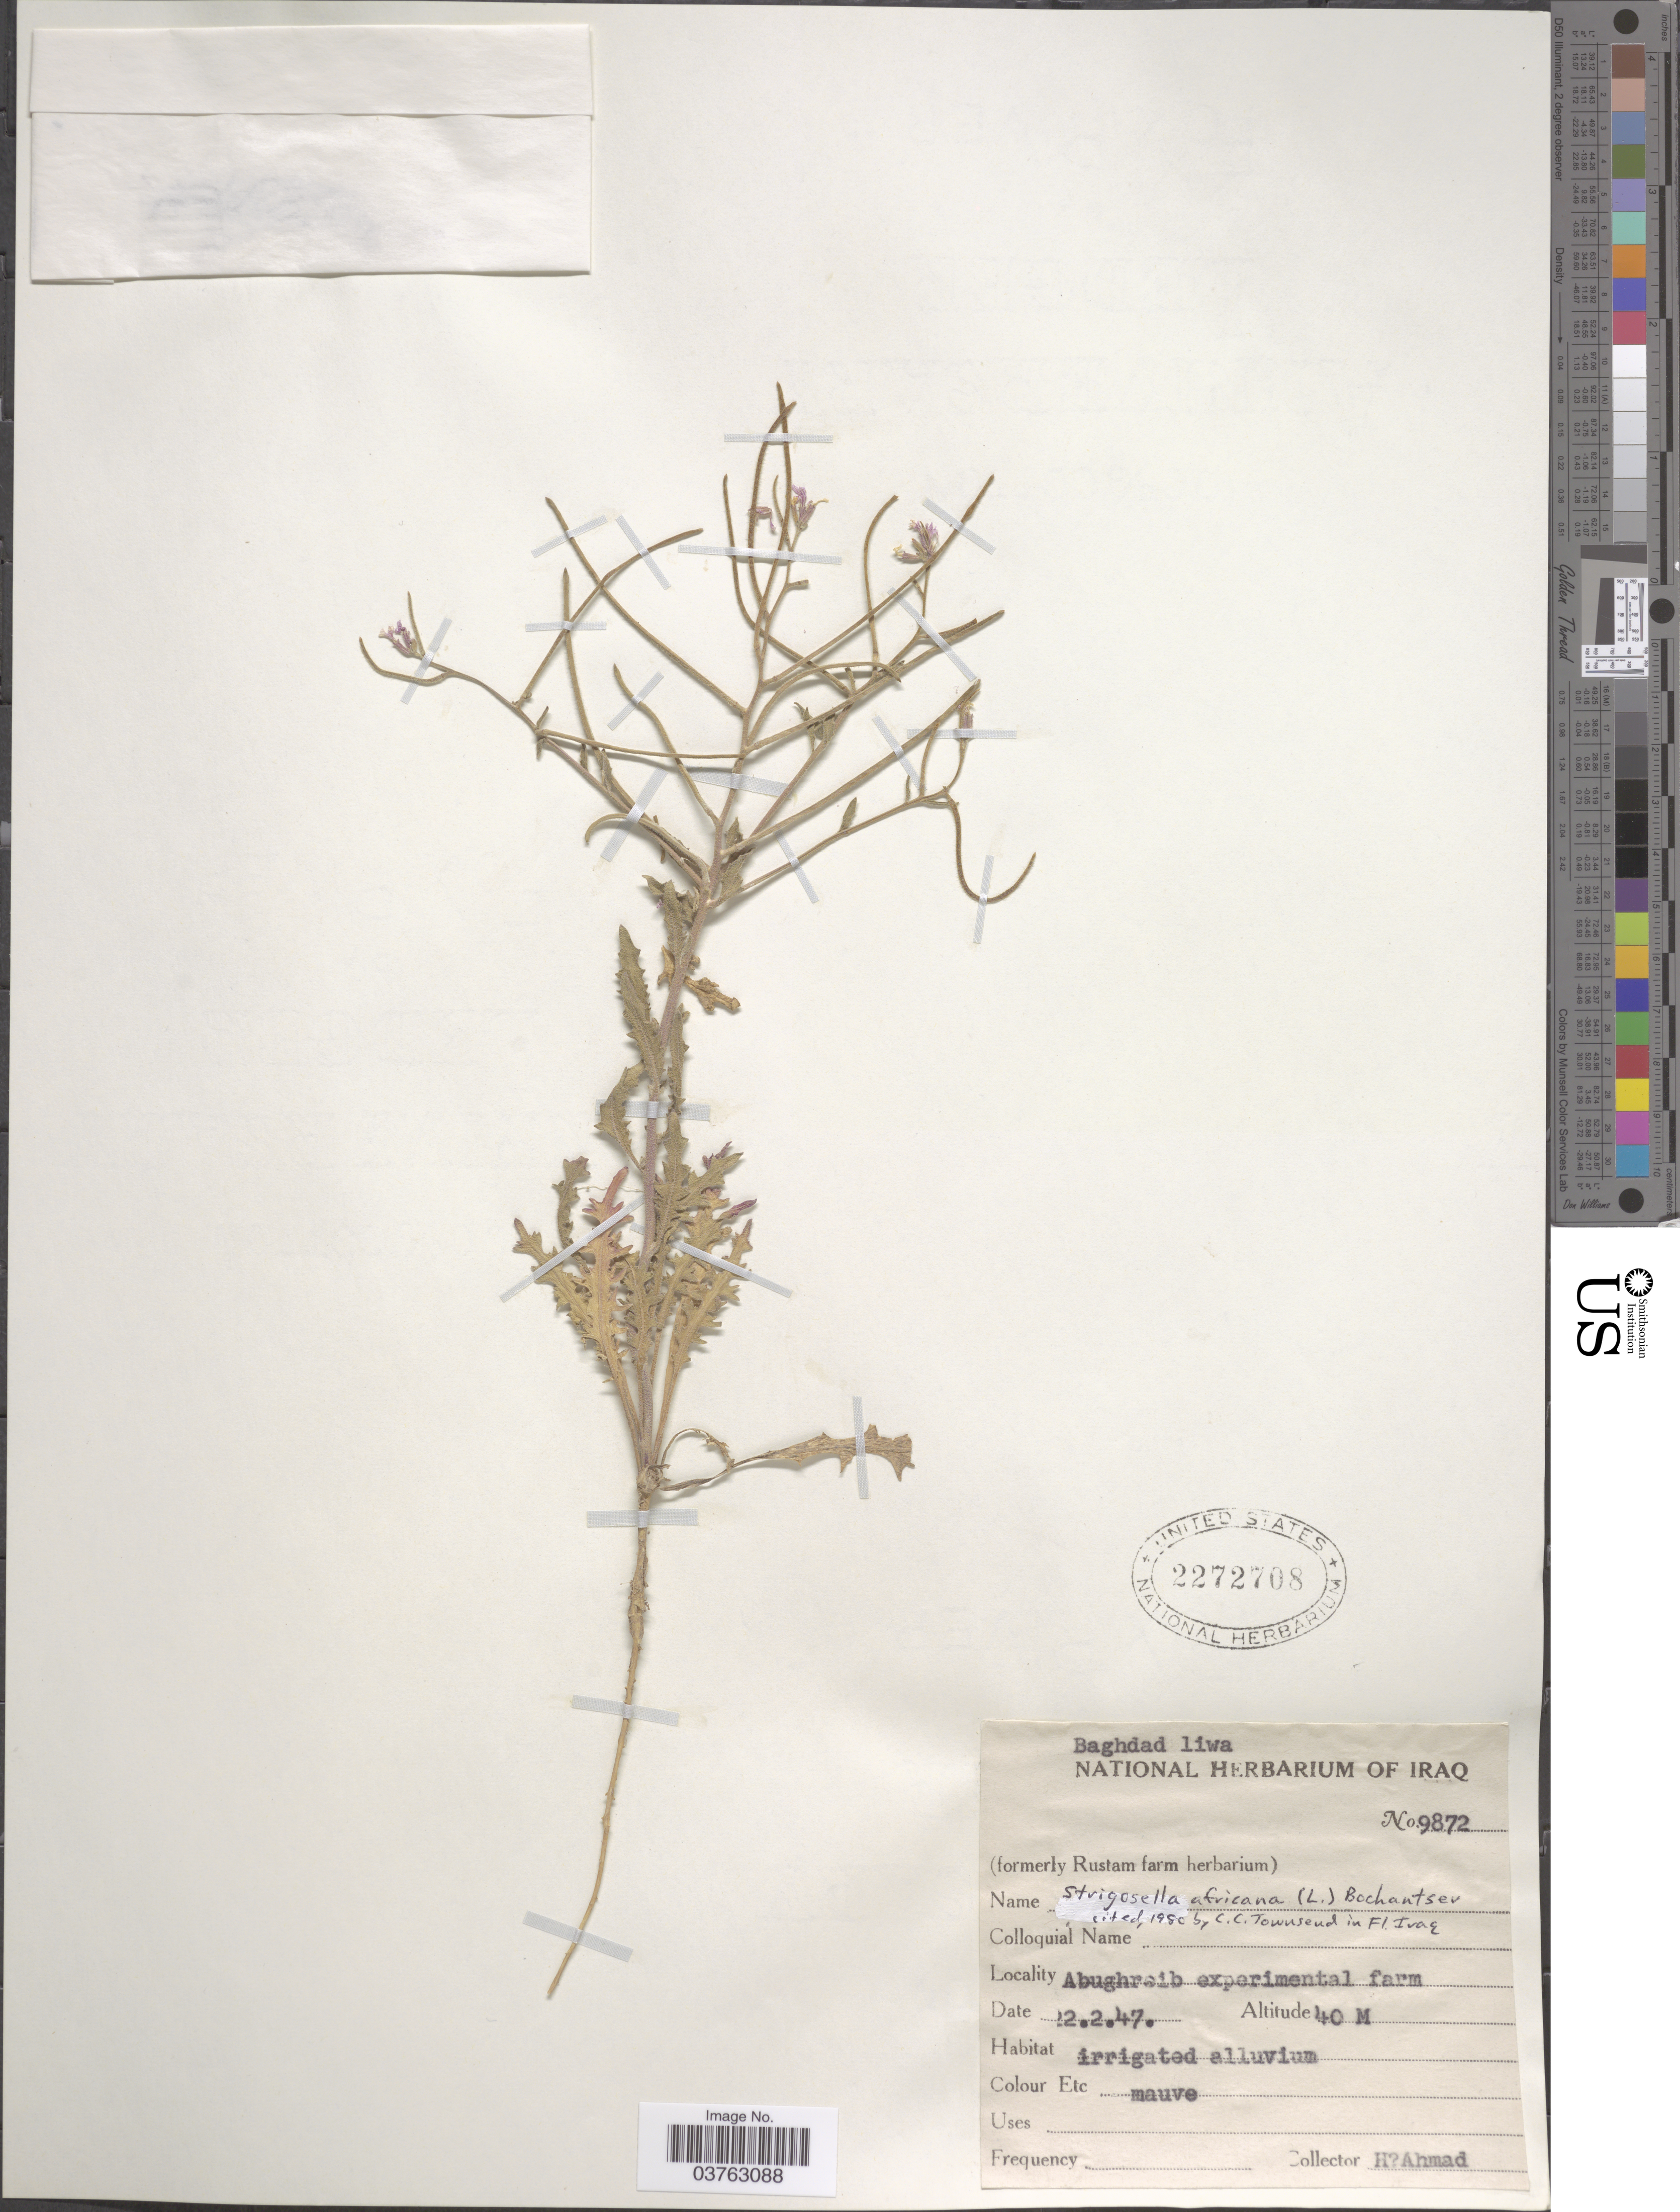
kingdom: Plantae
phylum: Tracheophyta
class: Magnoliopsida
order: Brassicales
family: Brassicaceae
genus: Malcolmia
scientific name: Malcolmia africana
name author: (L.) W.T. Aiton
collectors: H. Ahmad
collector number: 9872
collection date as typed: Transcribed d/m/y: 22/2/47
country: Iraq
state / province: Baghdad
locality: Baghdad liwa. Abughraib experimental farm.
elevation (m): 40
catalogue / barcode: US 2272708